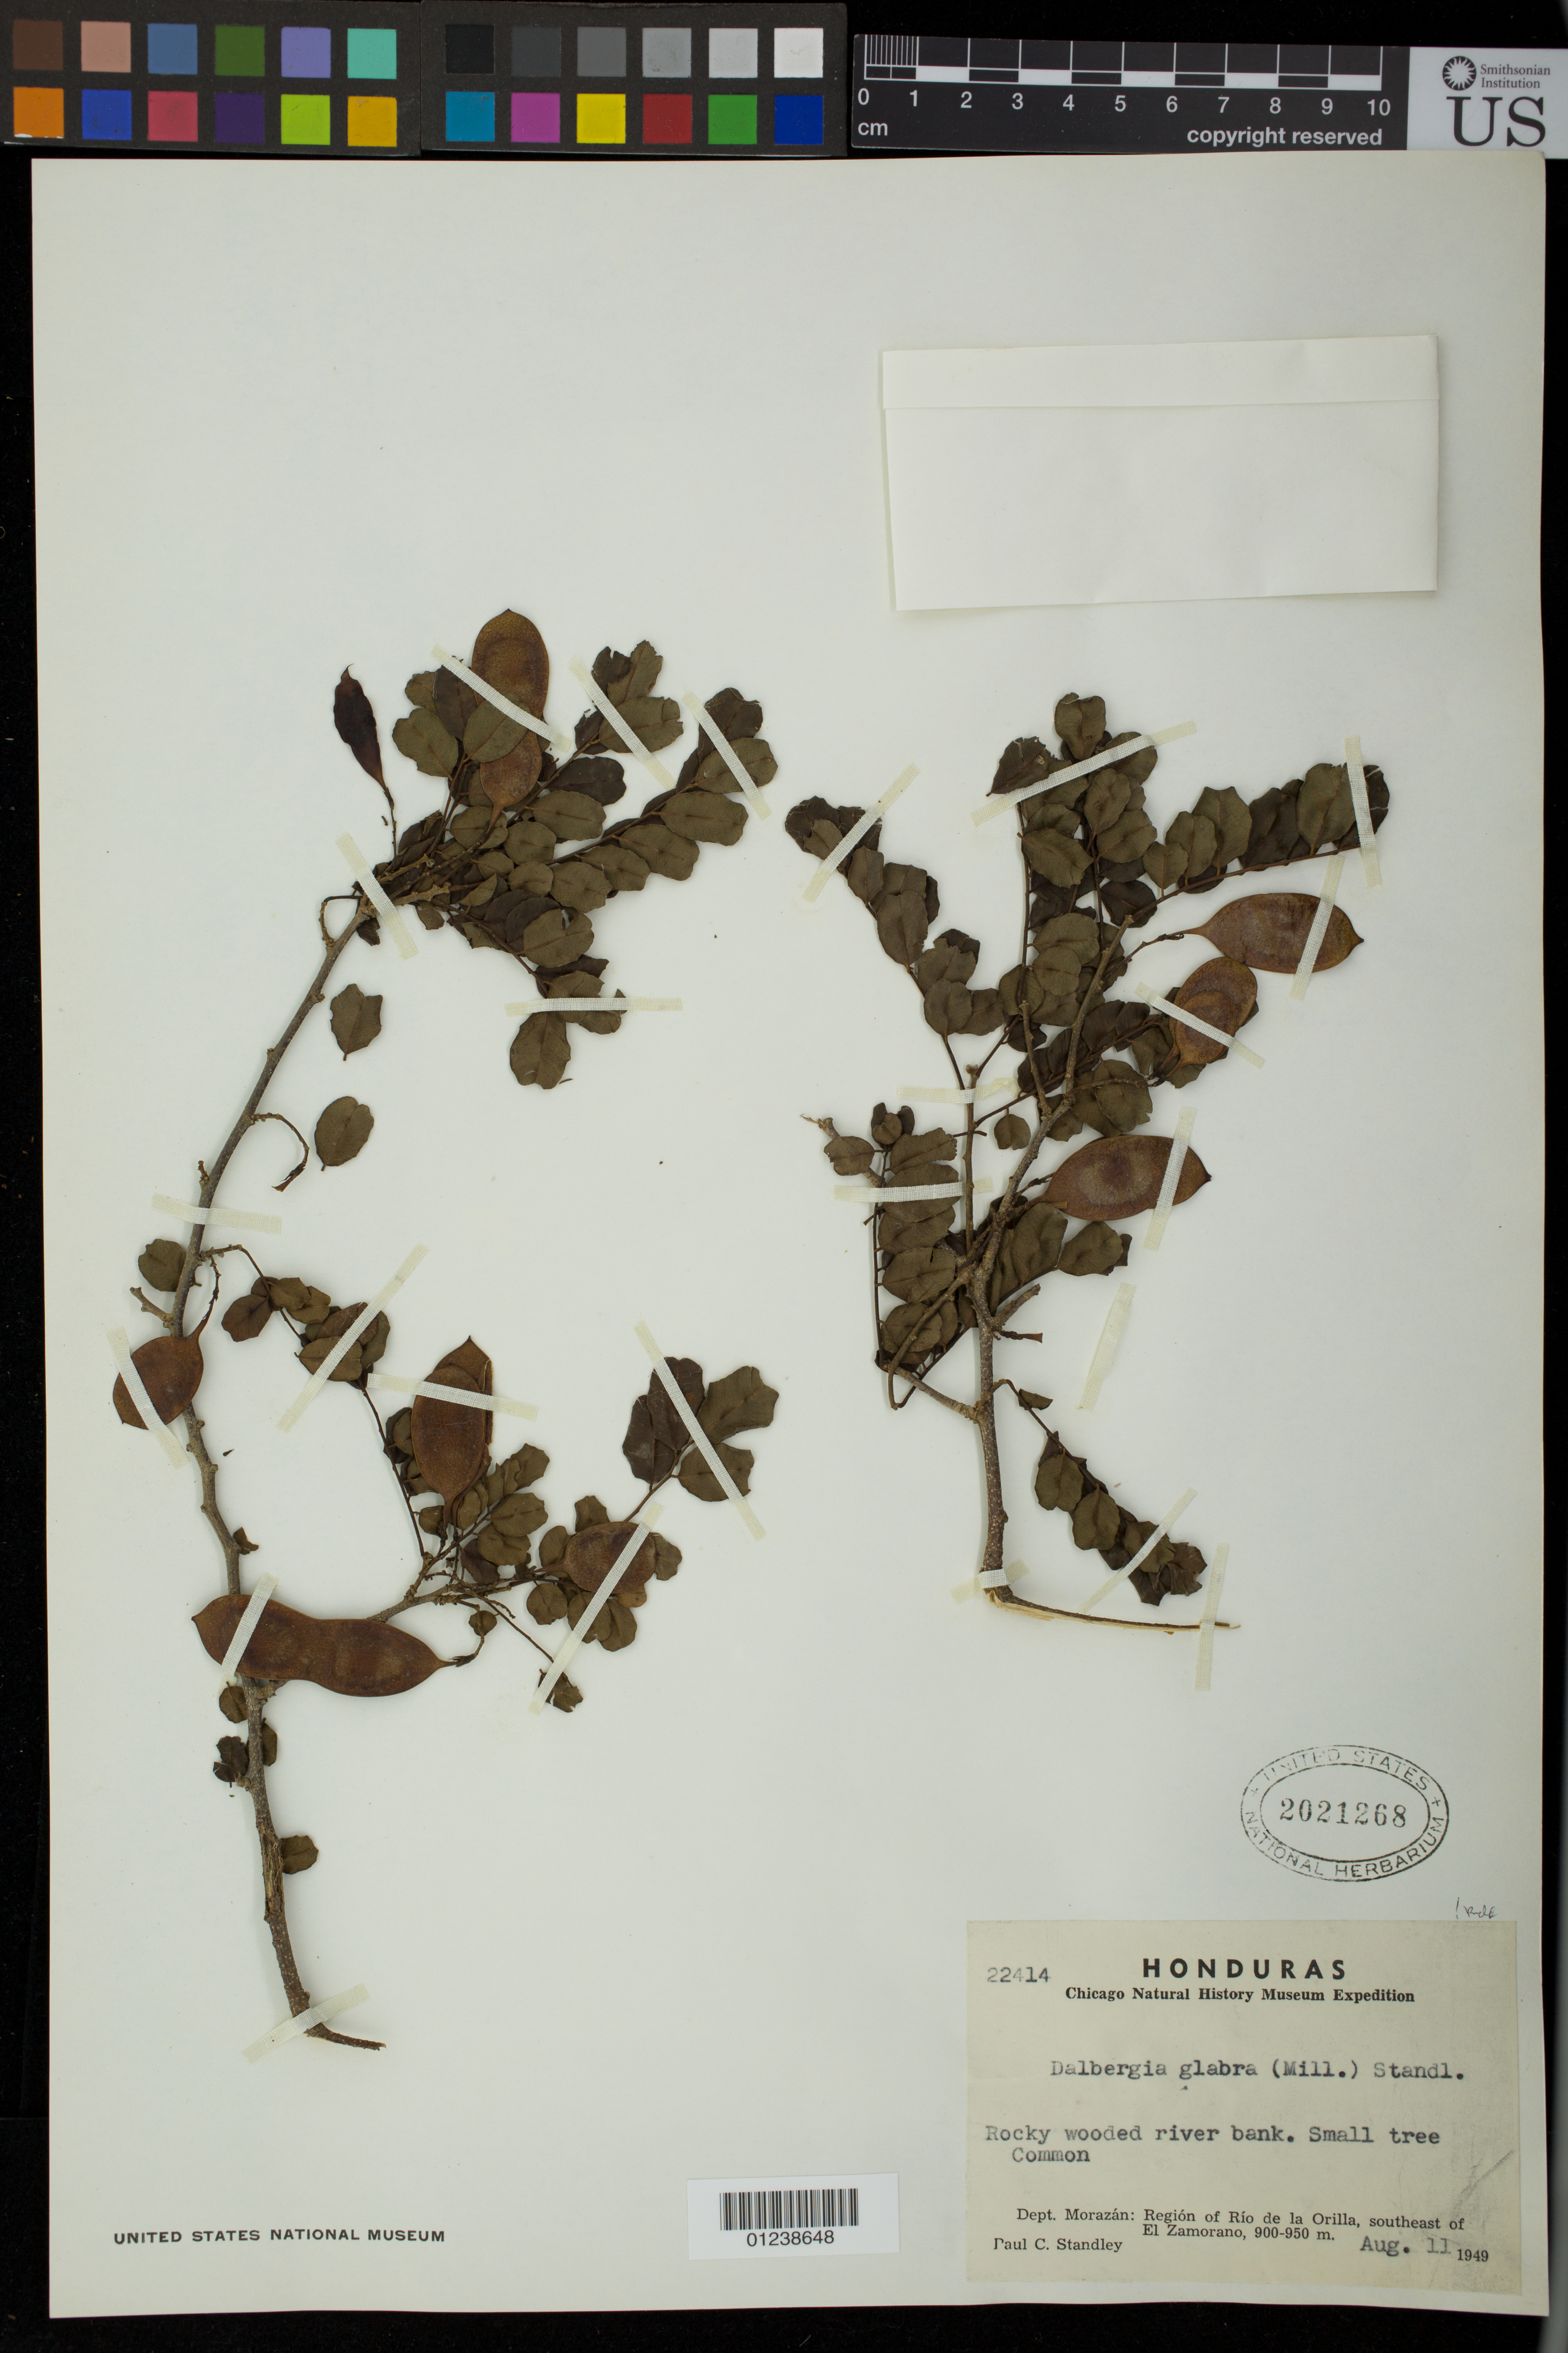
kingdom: Plantae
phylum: Tracheophyta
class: Magnoliopsida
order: Fabales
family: Fabaceae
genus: Dalbergia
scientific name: Dalbergia glabra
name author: (Mill.) Standl.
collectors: P. C. Standley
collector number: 22414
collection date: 1949-08-11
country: Honduras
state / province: Fco. Morazán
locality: Region of Rio de la Orilla, southeast of El Zamorano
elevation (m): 900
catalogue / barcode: US 2021268